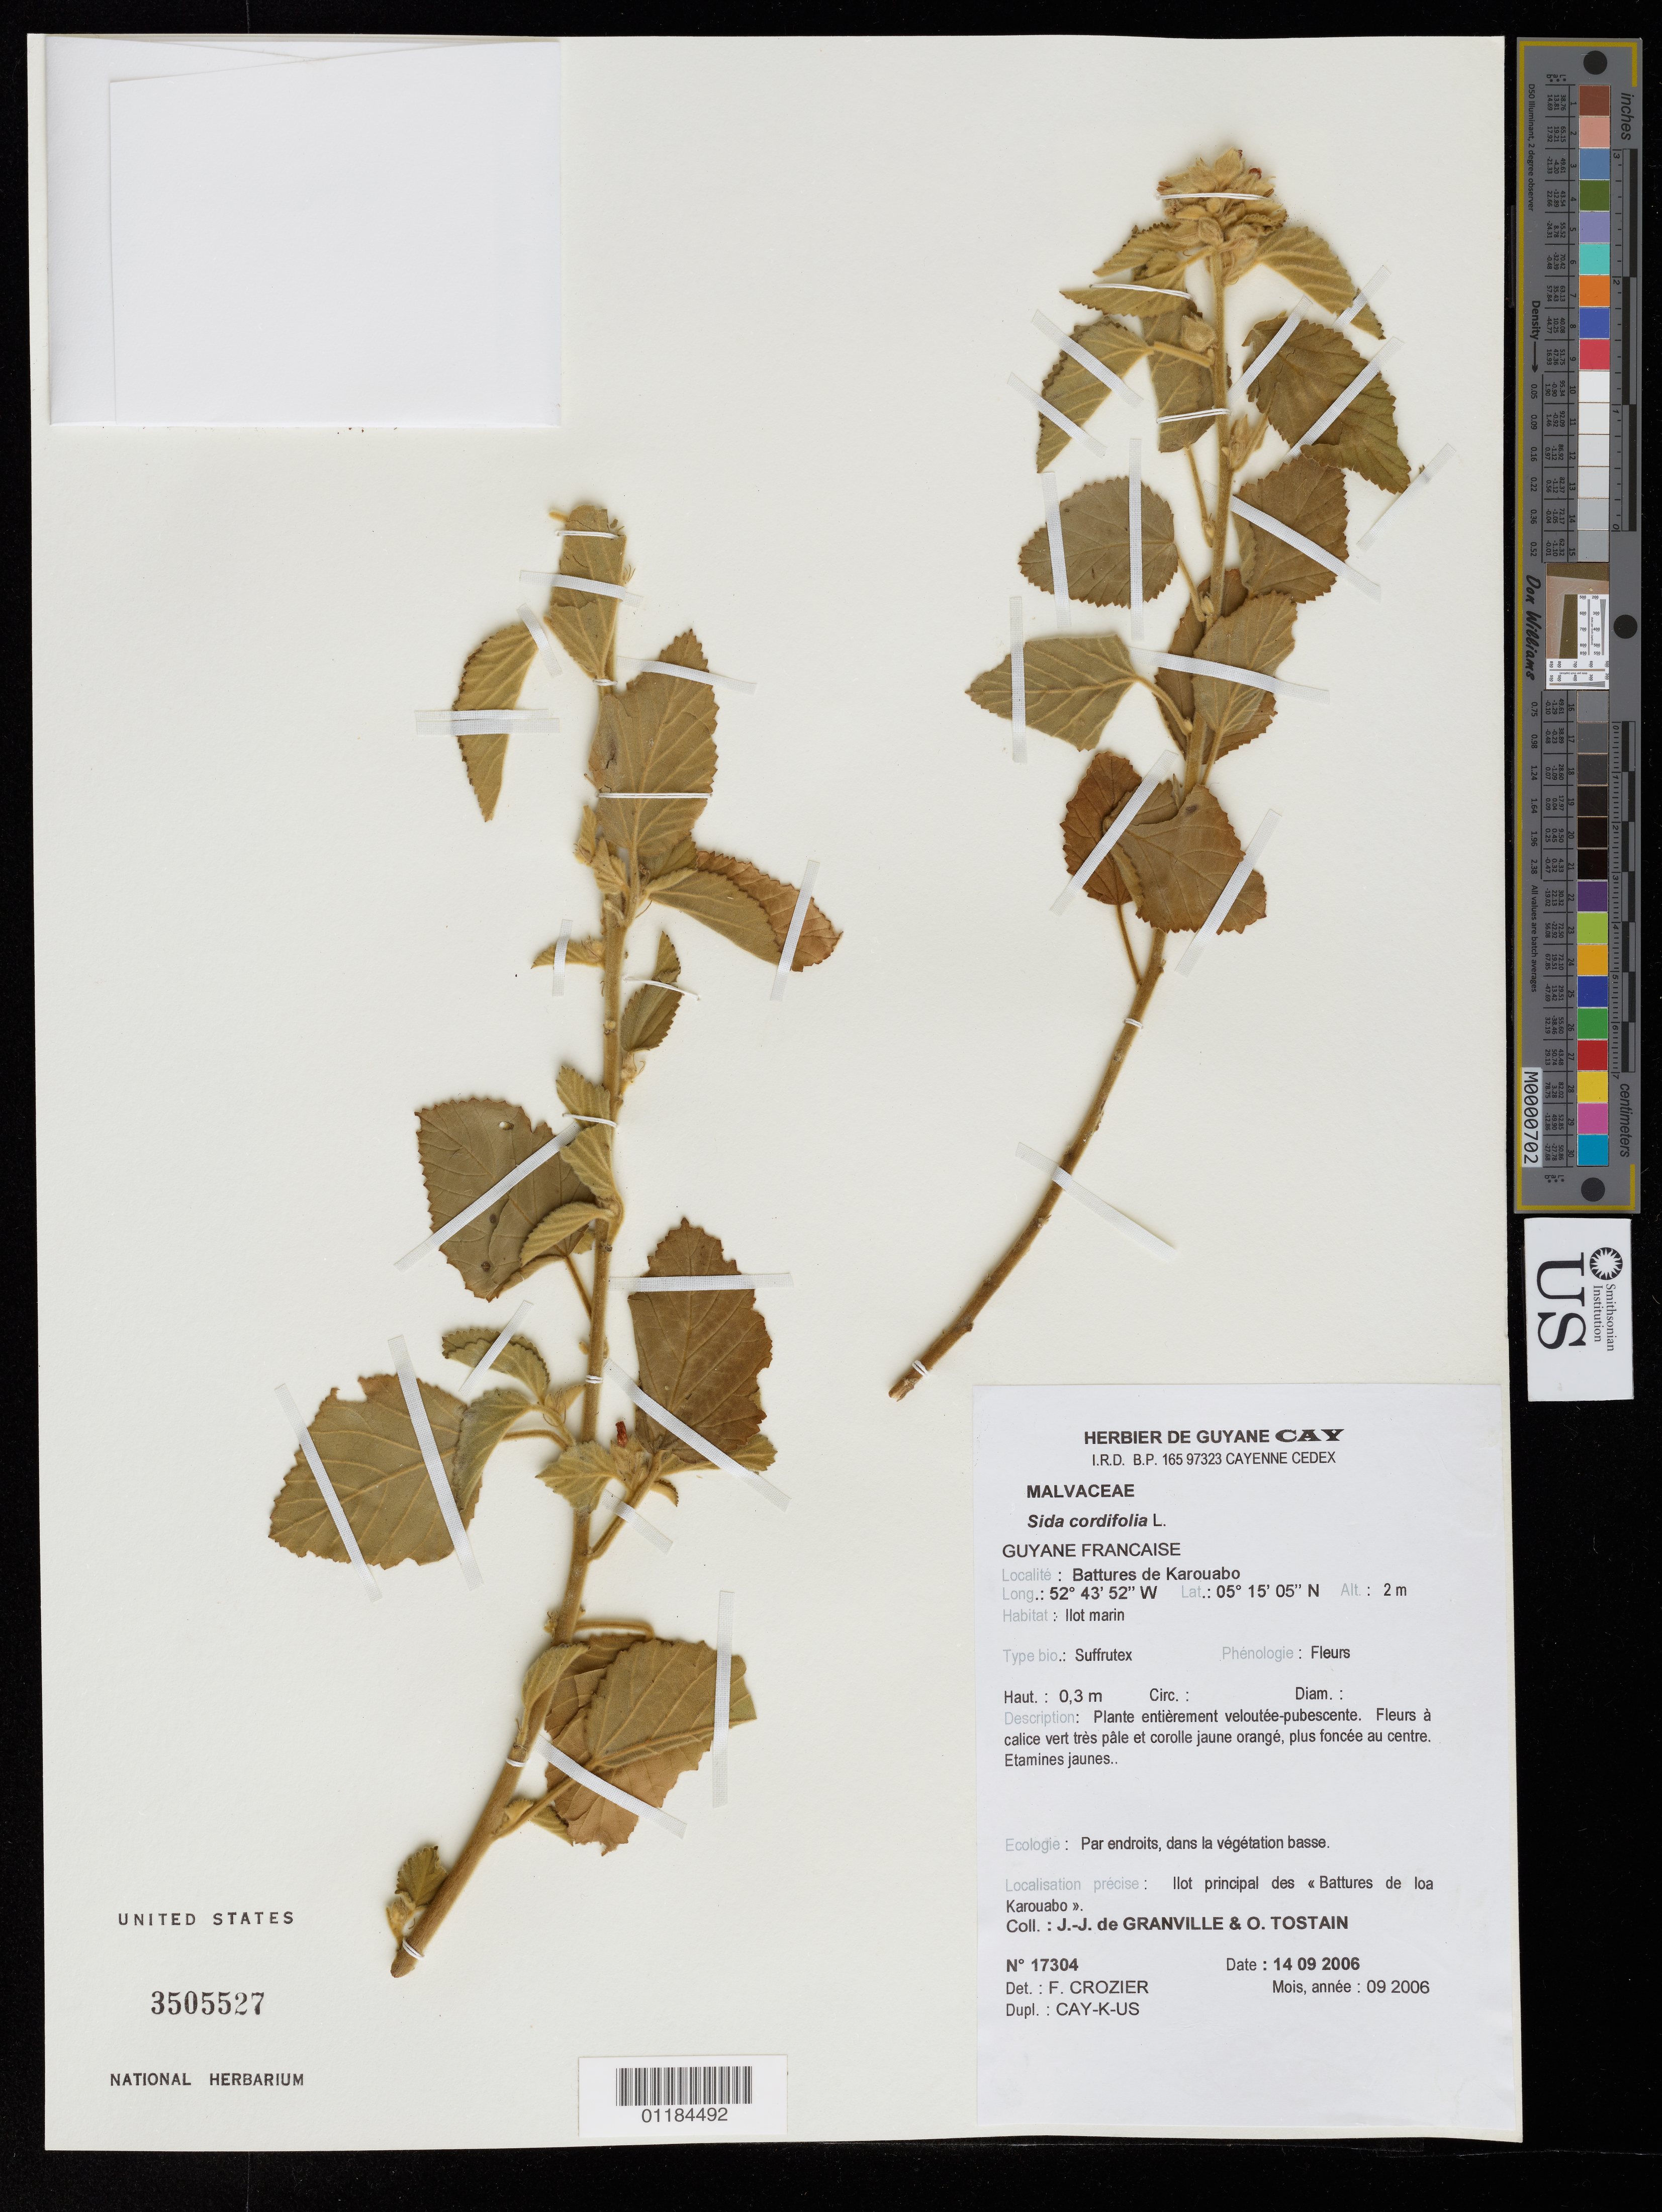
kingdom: Plantae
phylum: Tracheophyta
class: Magnoliopsida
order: Malvales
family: Malvaceae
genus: Sida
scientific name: Sida cordifolia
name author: L.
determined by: Crozier, F.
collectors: J.-J. de Granville & O. Tostain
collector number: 17304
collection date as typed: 14 09 2006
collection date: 2006-09-14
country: French Guiana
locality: Battures de Karouabo. Ilot principale des "Battures de loa Karouabo"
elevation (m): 2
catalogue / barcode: US 3505527